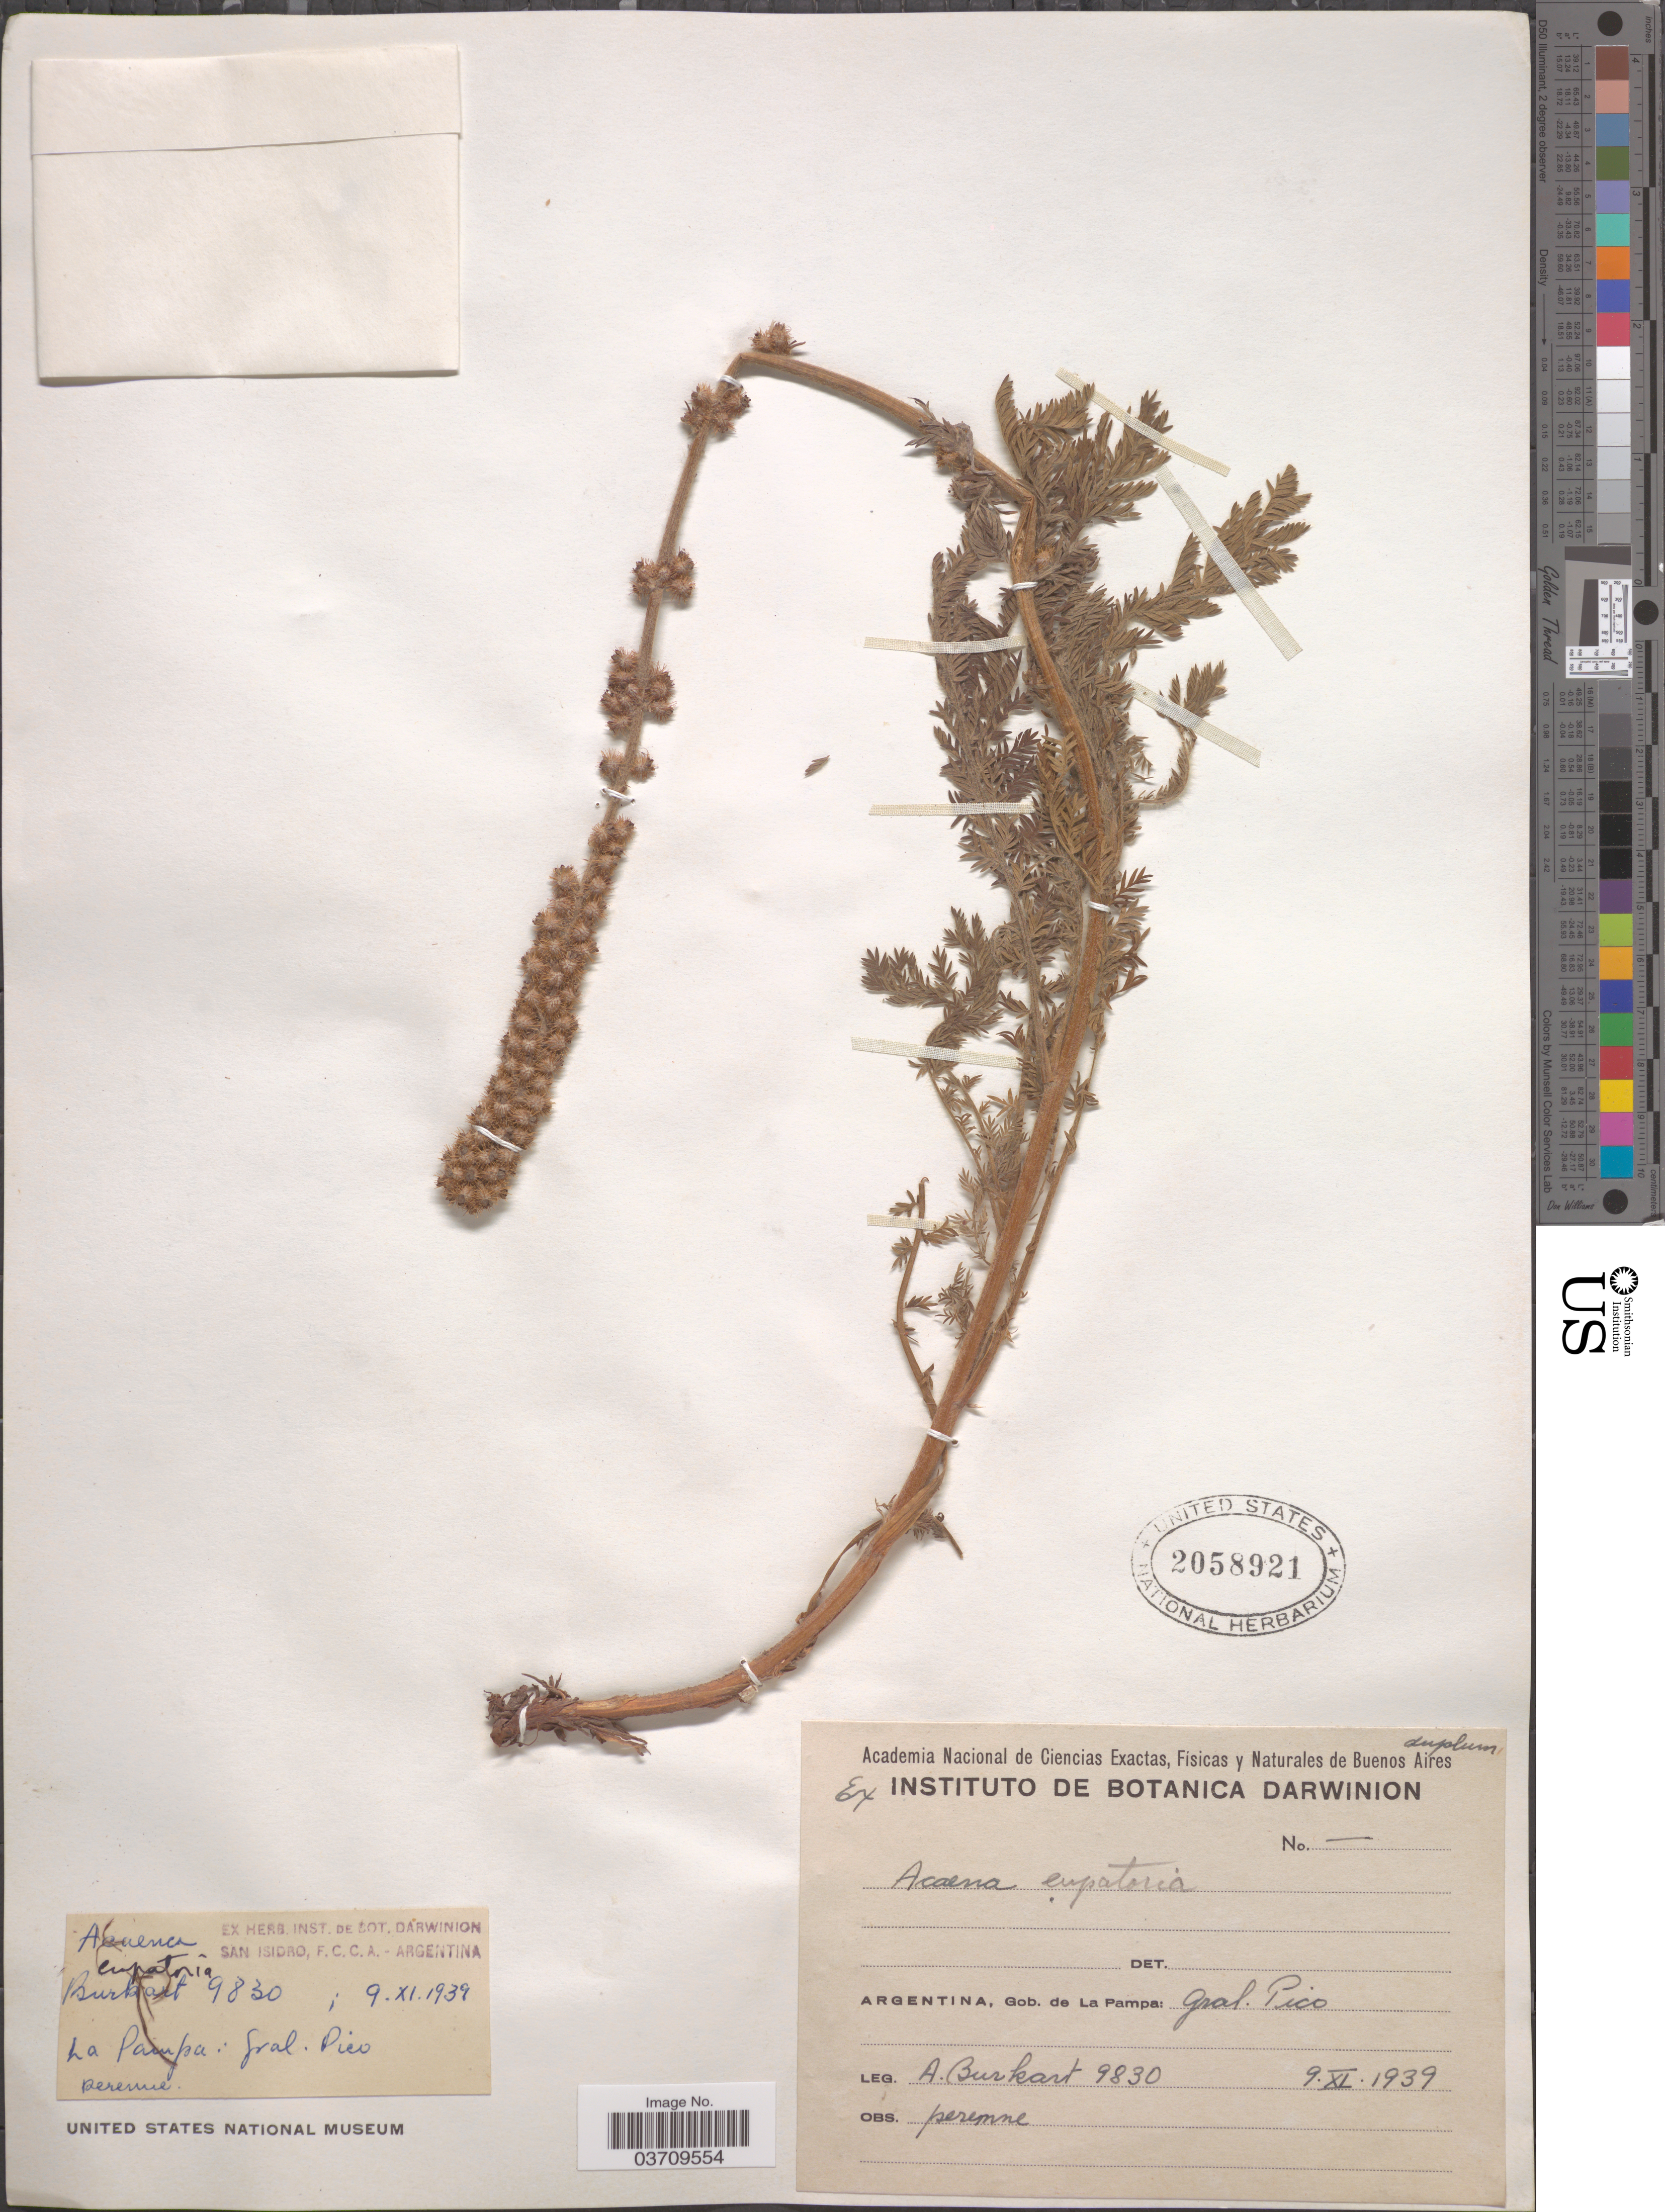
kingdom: Plantae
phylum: Tracheophyta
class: Magnoliopsida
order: Rosales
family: Rosaceae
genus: Acaena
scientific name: Acaena eupatoria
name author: Cham. & Schltdl.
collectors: A. E. Burkart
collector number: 9830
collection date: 1939-11-09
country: Argentina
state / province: La Pampa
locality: Gob. de La Pampa: Gral. Pico.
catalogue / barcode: US 2058921